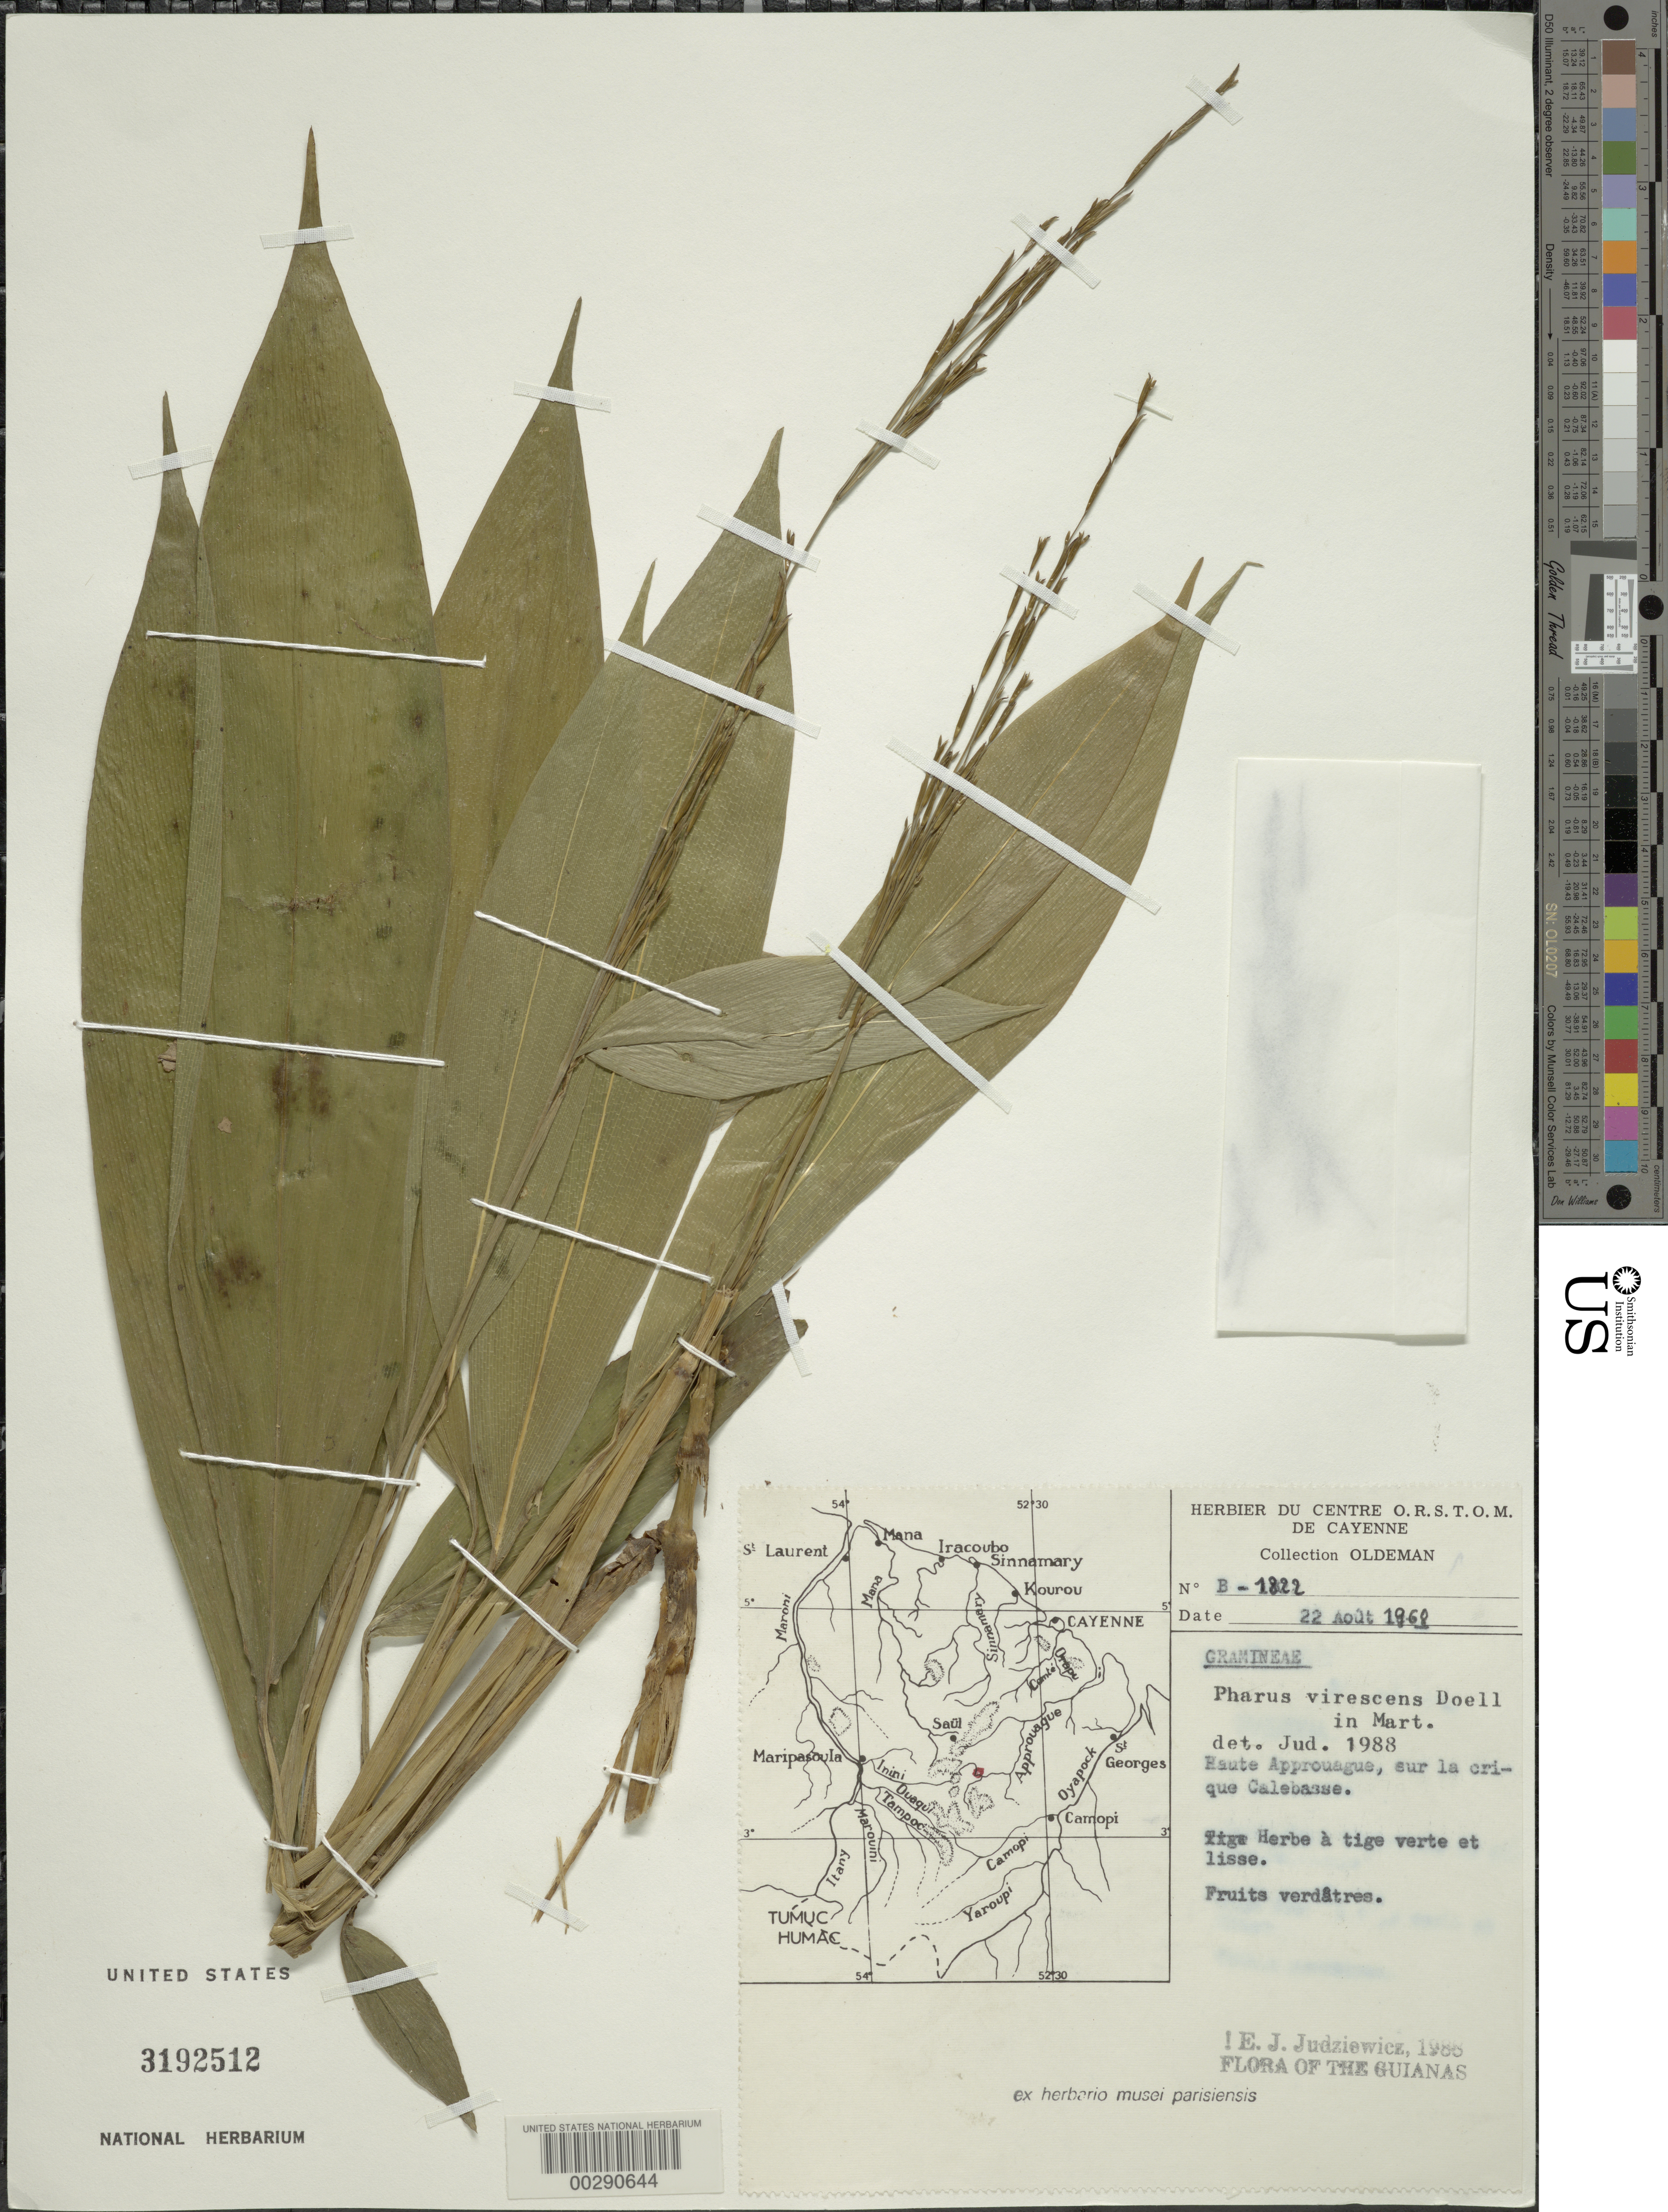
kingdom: Plantae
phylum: Tracheophyta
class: Liliopsida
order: Poales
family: Poaceae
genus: Pharus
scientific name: Pharus virescens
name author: Döll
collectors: R. Oldeman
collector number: B-1822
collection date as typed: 22 Aug 1968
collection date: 1968-08-22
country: French Guiana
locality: Haute approuague, on the creek calebasse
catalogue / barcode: US 3192512